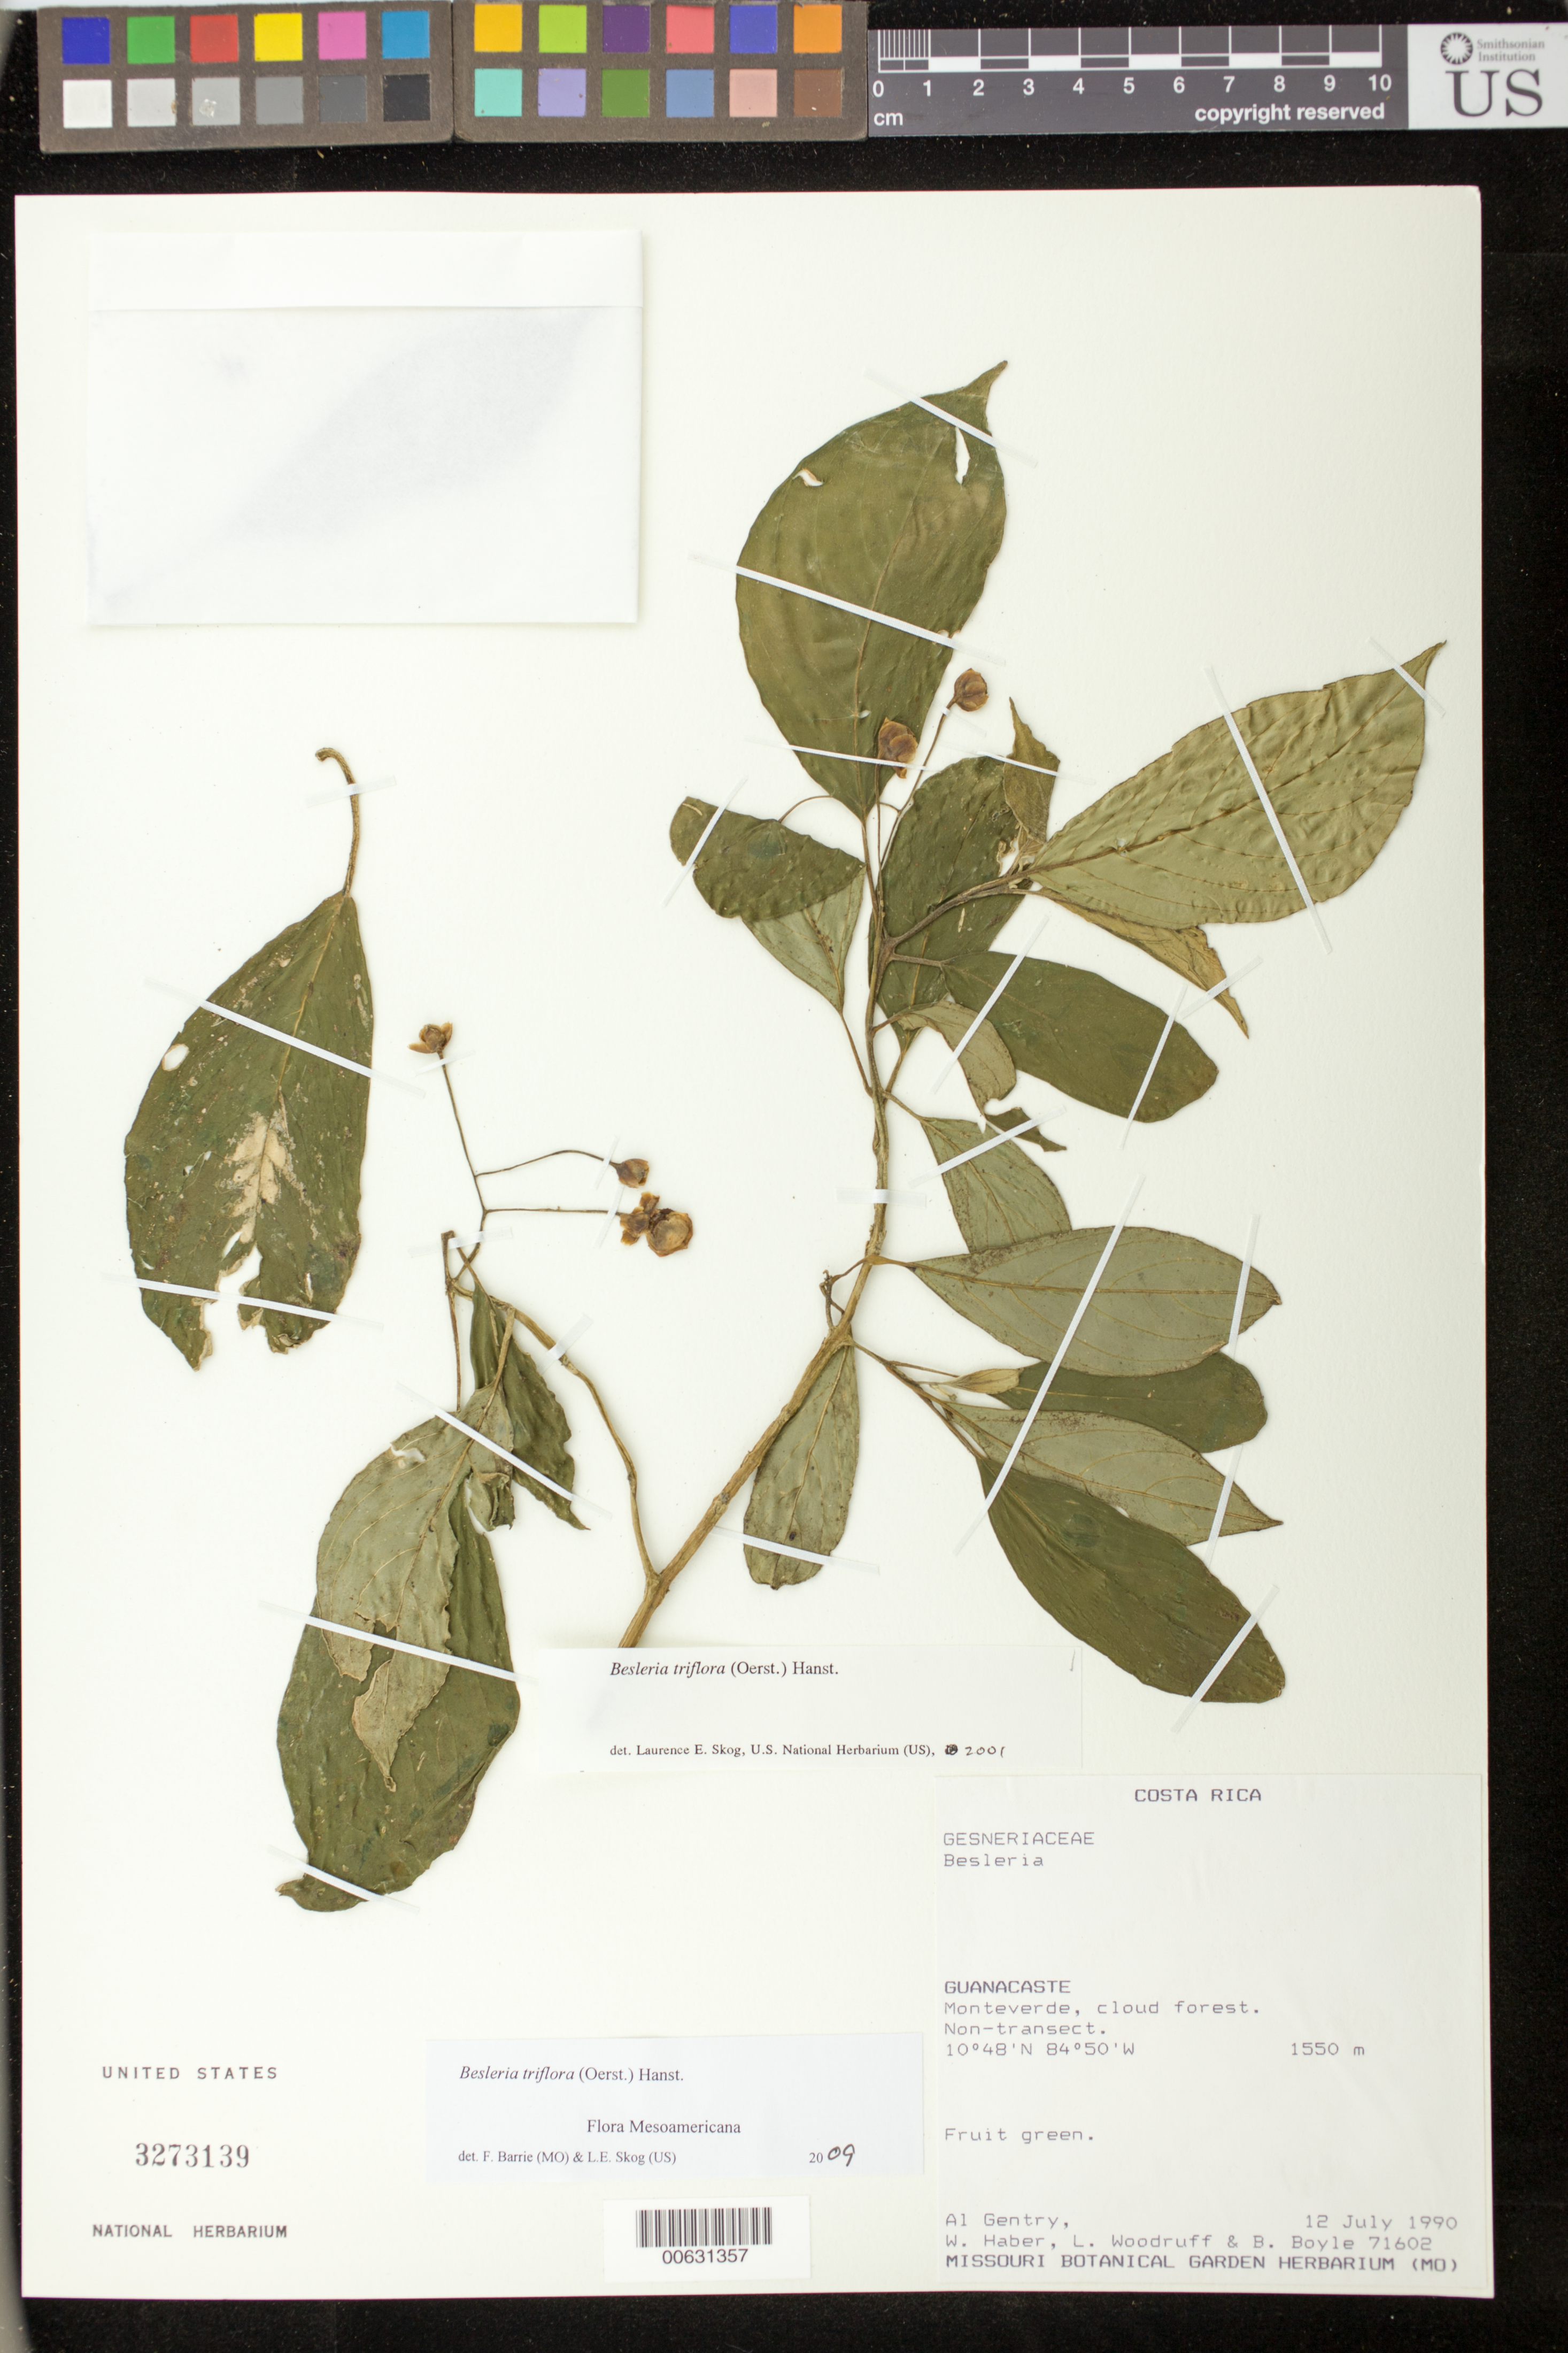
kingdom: Plantae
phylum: Tracheophyta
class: Magnoliopsida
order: Lamiales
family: Gesneriaceae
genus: Besleria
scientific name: Besleria triflora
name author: (Oerst.) Hanst.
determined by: Skog, Laurence E.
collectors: A. H. Gentry, W. Haber, L. Woodruff & B. Boyle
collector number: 71602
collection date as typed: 12 Jul 1990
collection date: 1990-07-12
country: Costa Rica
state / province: Guanacaste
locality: Monteverde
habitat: Cloud forest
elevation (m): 1550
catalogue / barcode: US 3273139